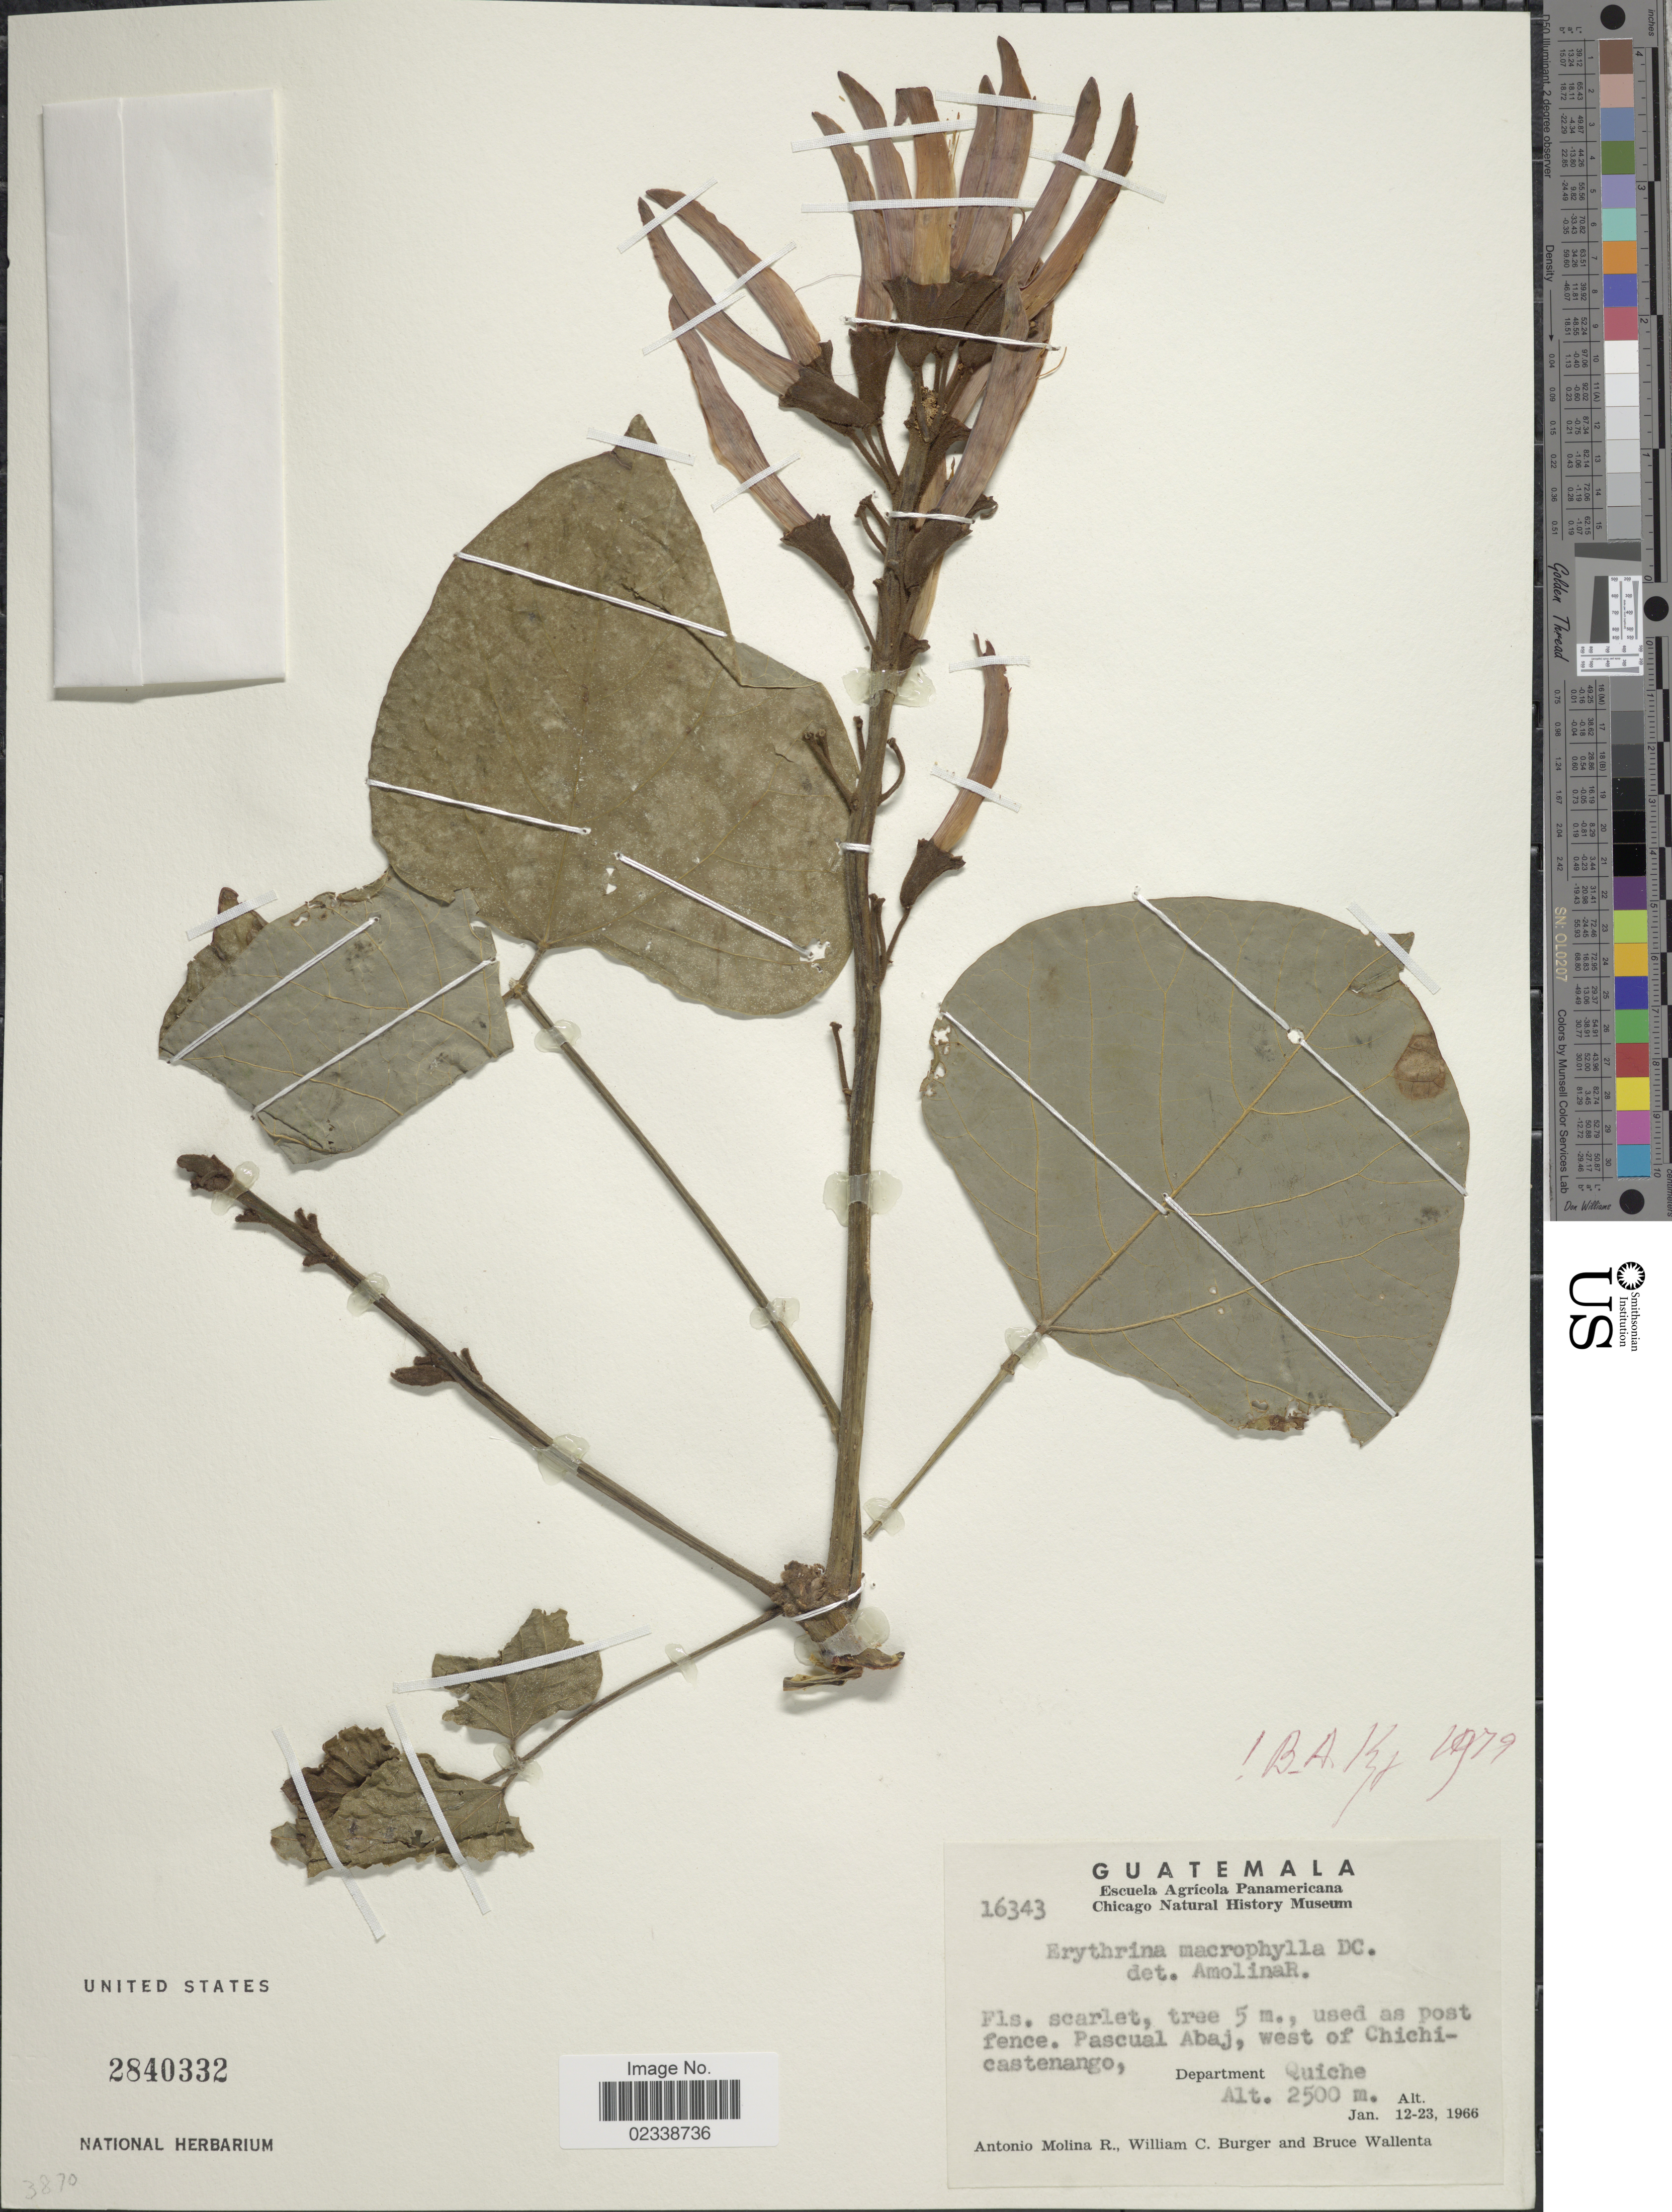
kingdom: Plantae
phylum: Tracheophyta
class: Magnoliopsida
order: Fabales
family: Fabaceae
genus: Erythrina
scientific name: Erythrina macrophylla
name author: DC.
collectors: A. Molina R., W. Burger & B. Wallenta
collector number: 16343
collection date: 1966-01-12/1966-01-23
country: Guatemala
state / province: El Quiché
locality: Pascual Abaj, West of Chichicastenango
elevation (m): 2500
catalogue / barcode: US 2840332